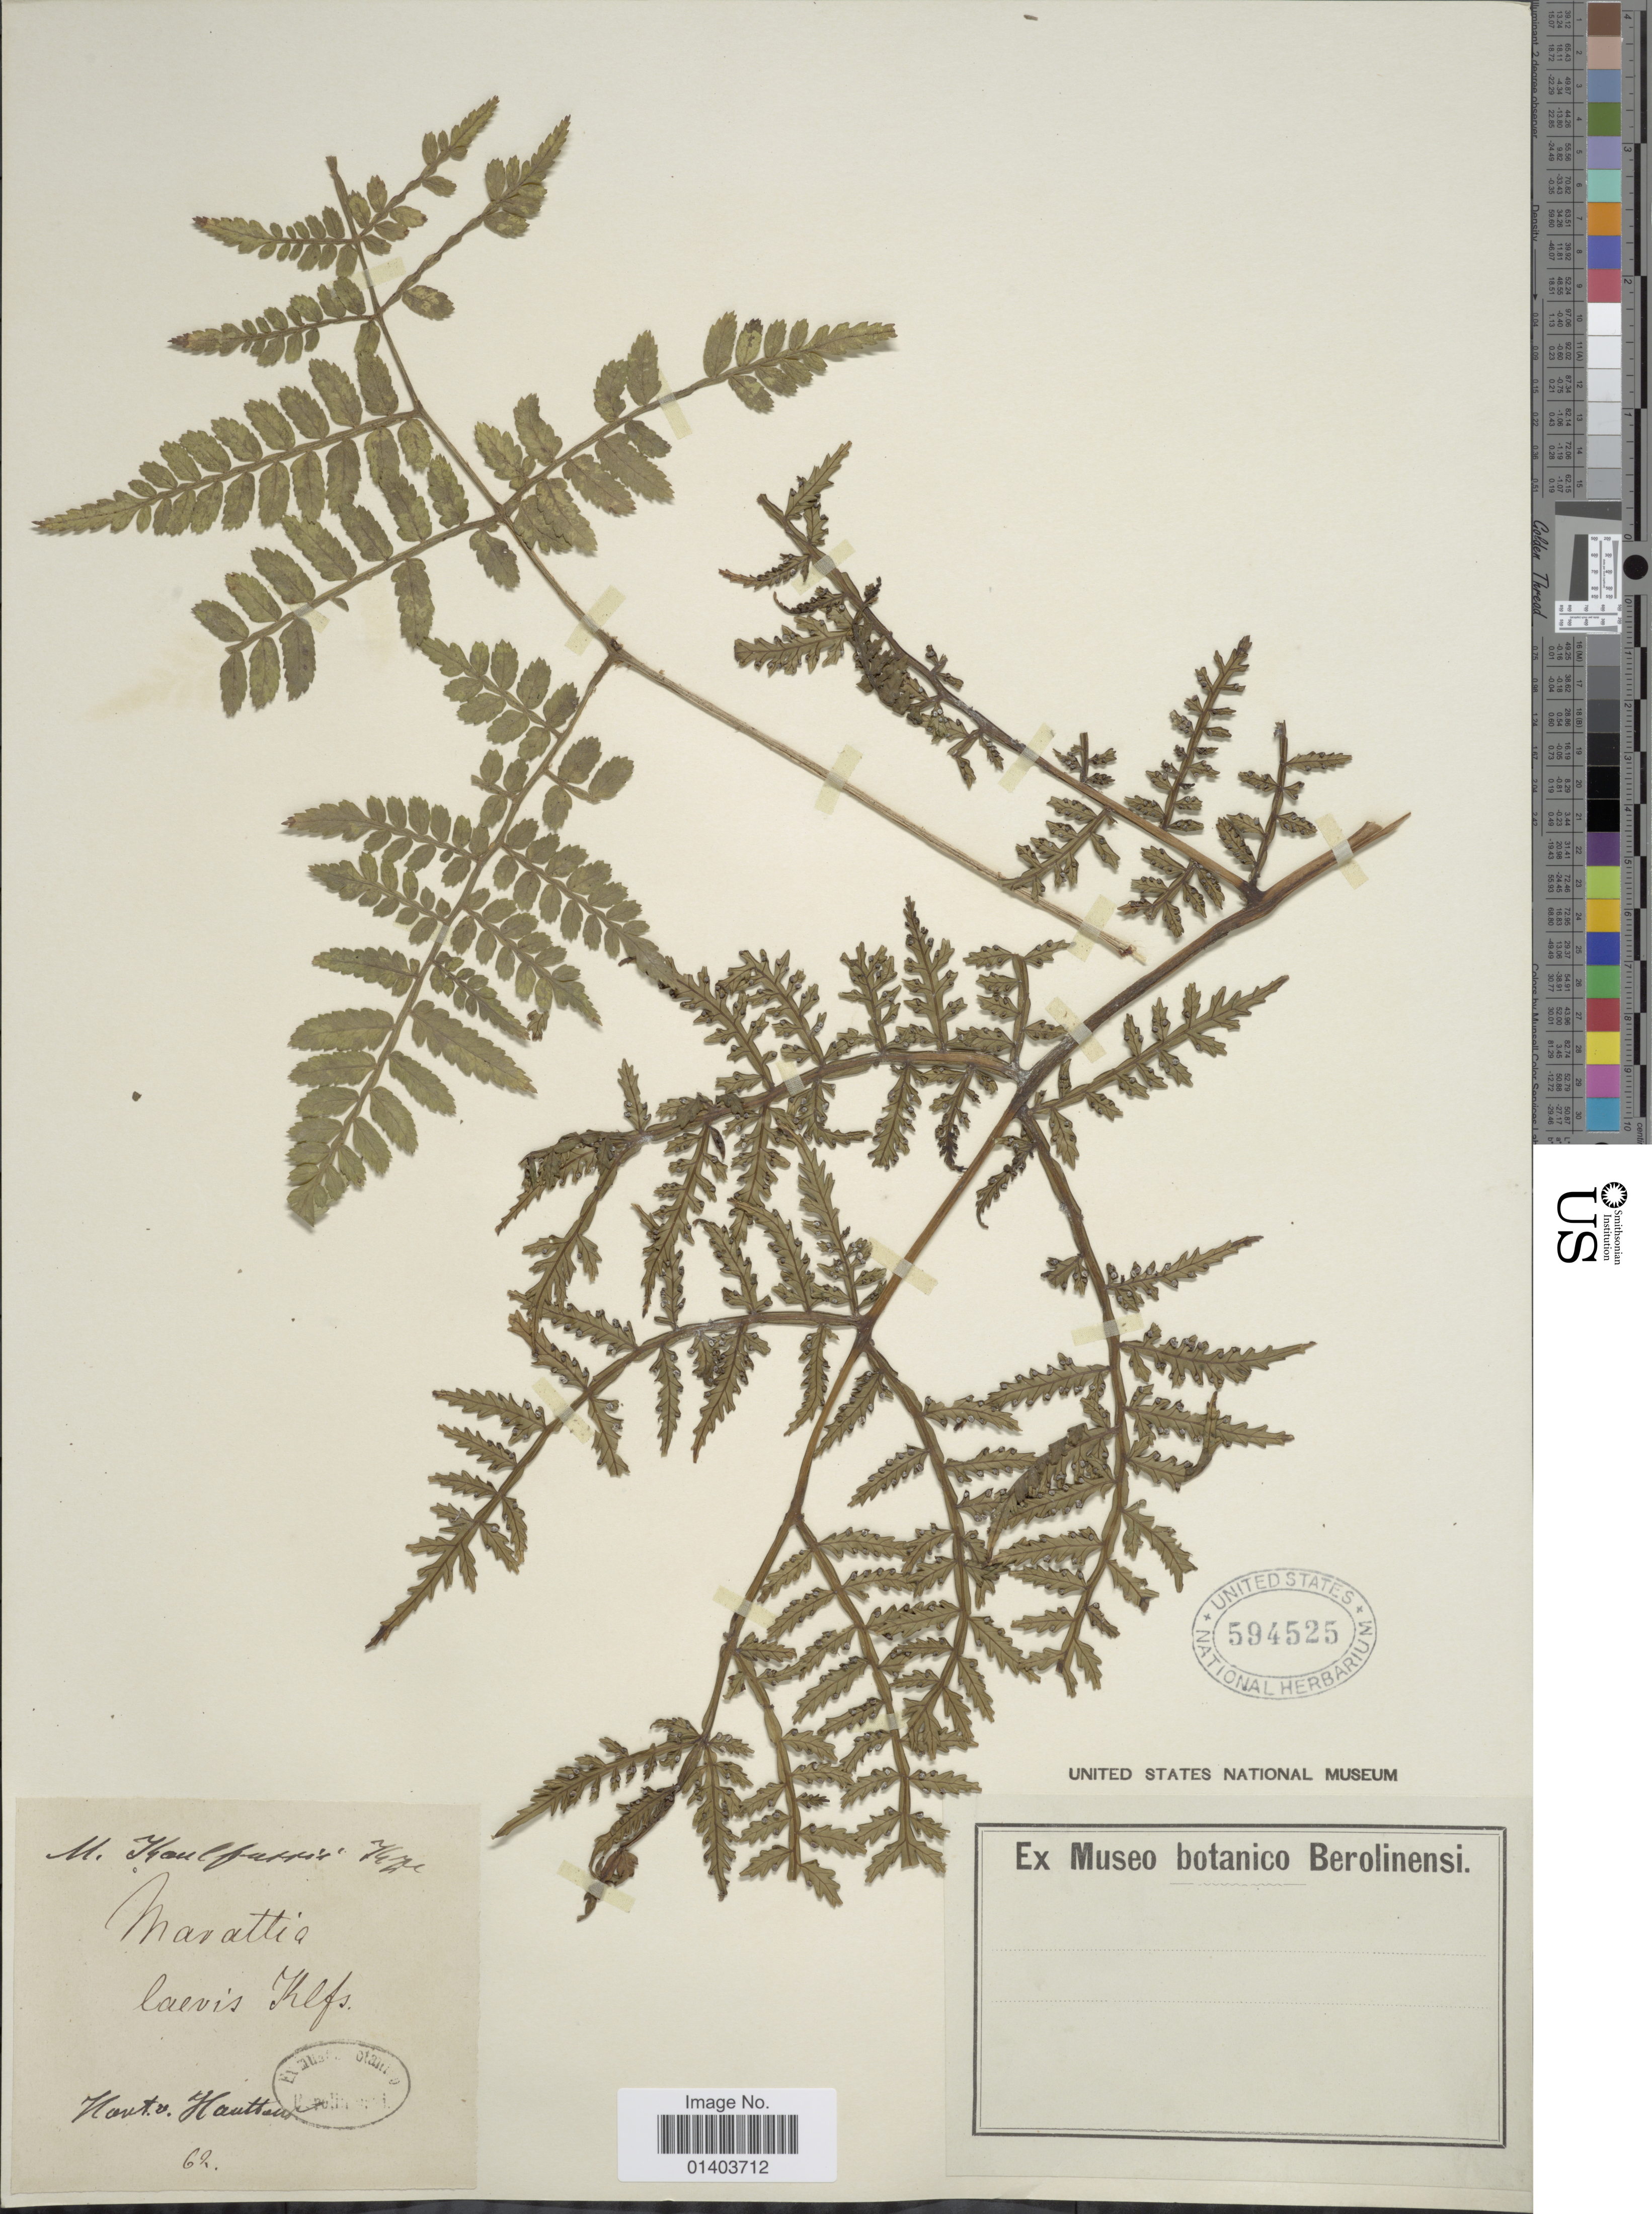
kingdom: Plantae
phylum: Tracheophyta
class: Polypodiopsida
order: Marattiales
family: Marattiaceae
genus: Eupodium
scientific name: Eupodium kaulfussii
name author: (J. Sm.) Hook.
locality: Mont v. Hautt [illegible text]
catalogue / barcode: US 594525